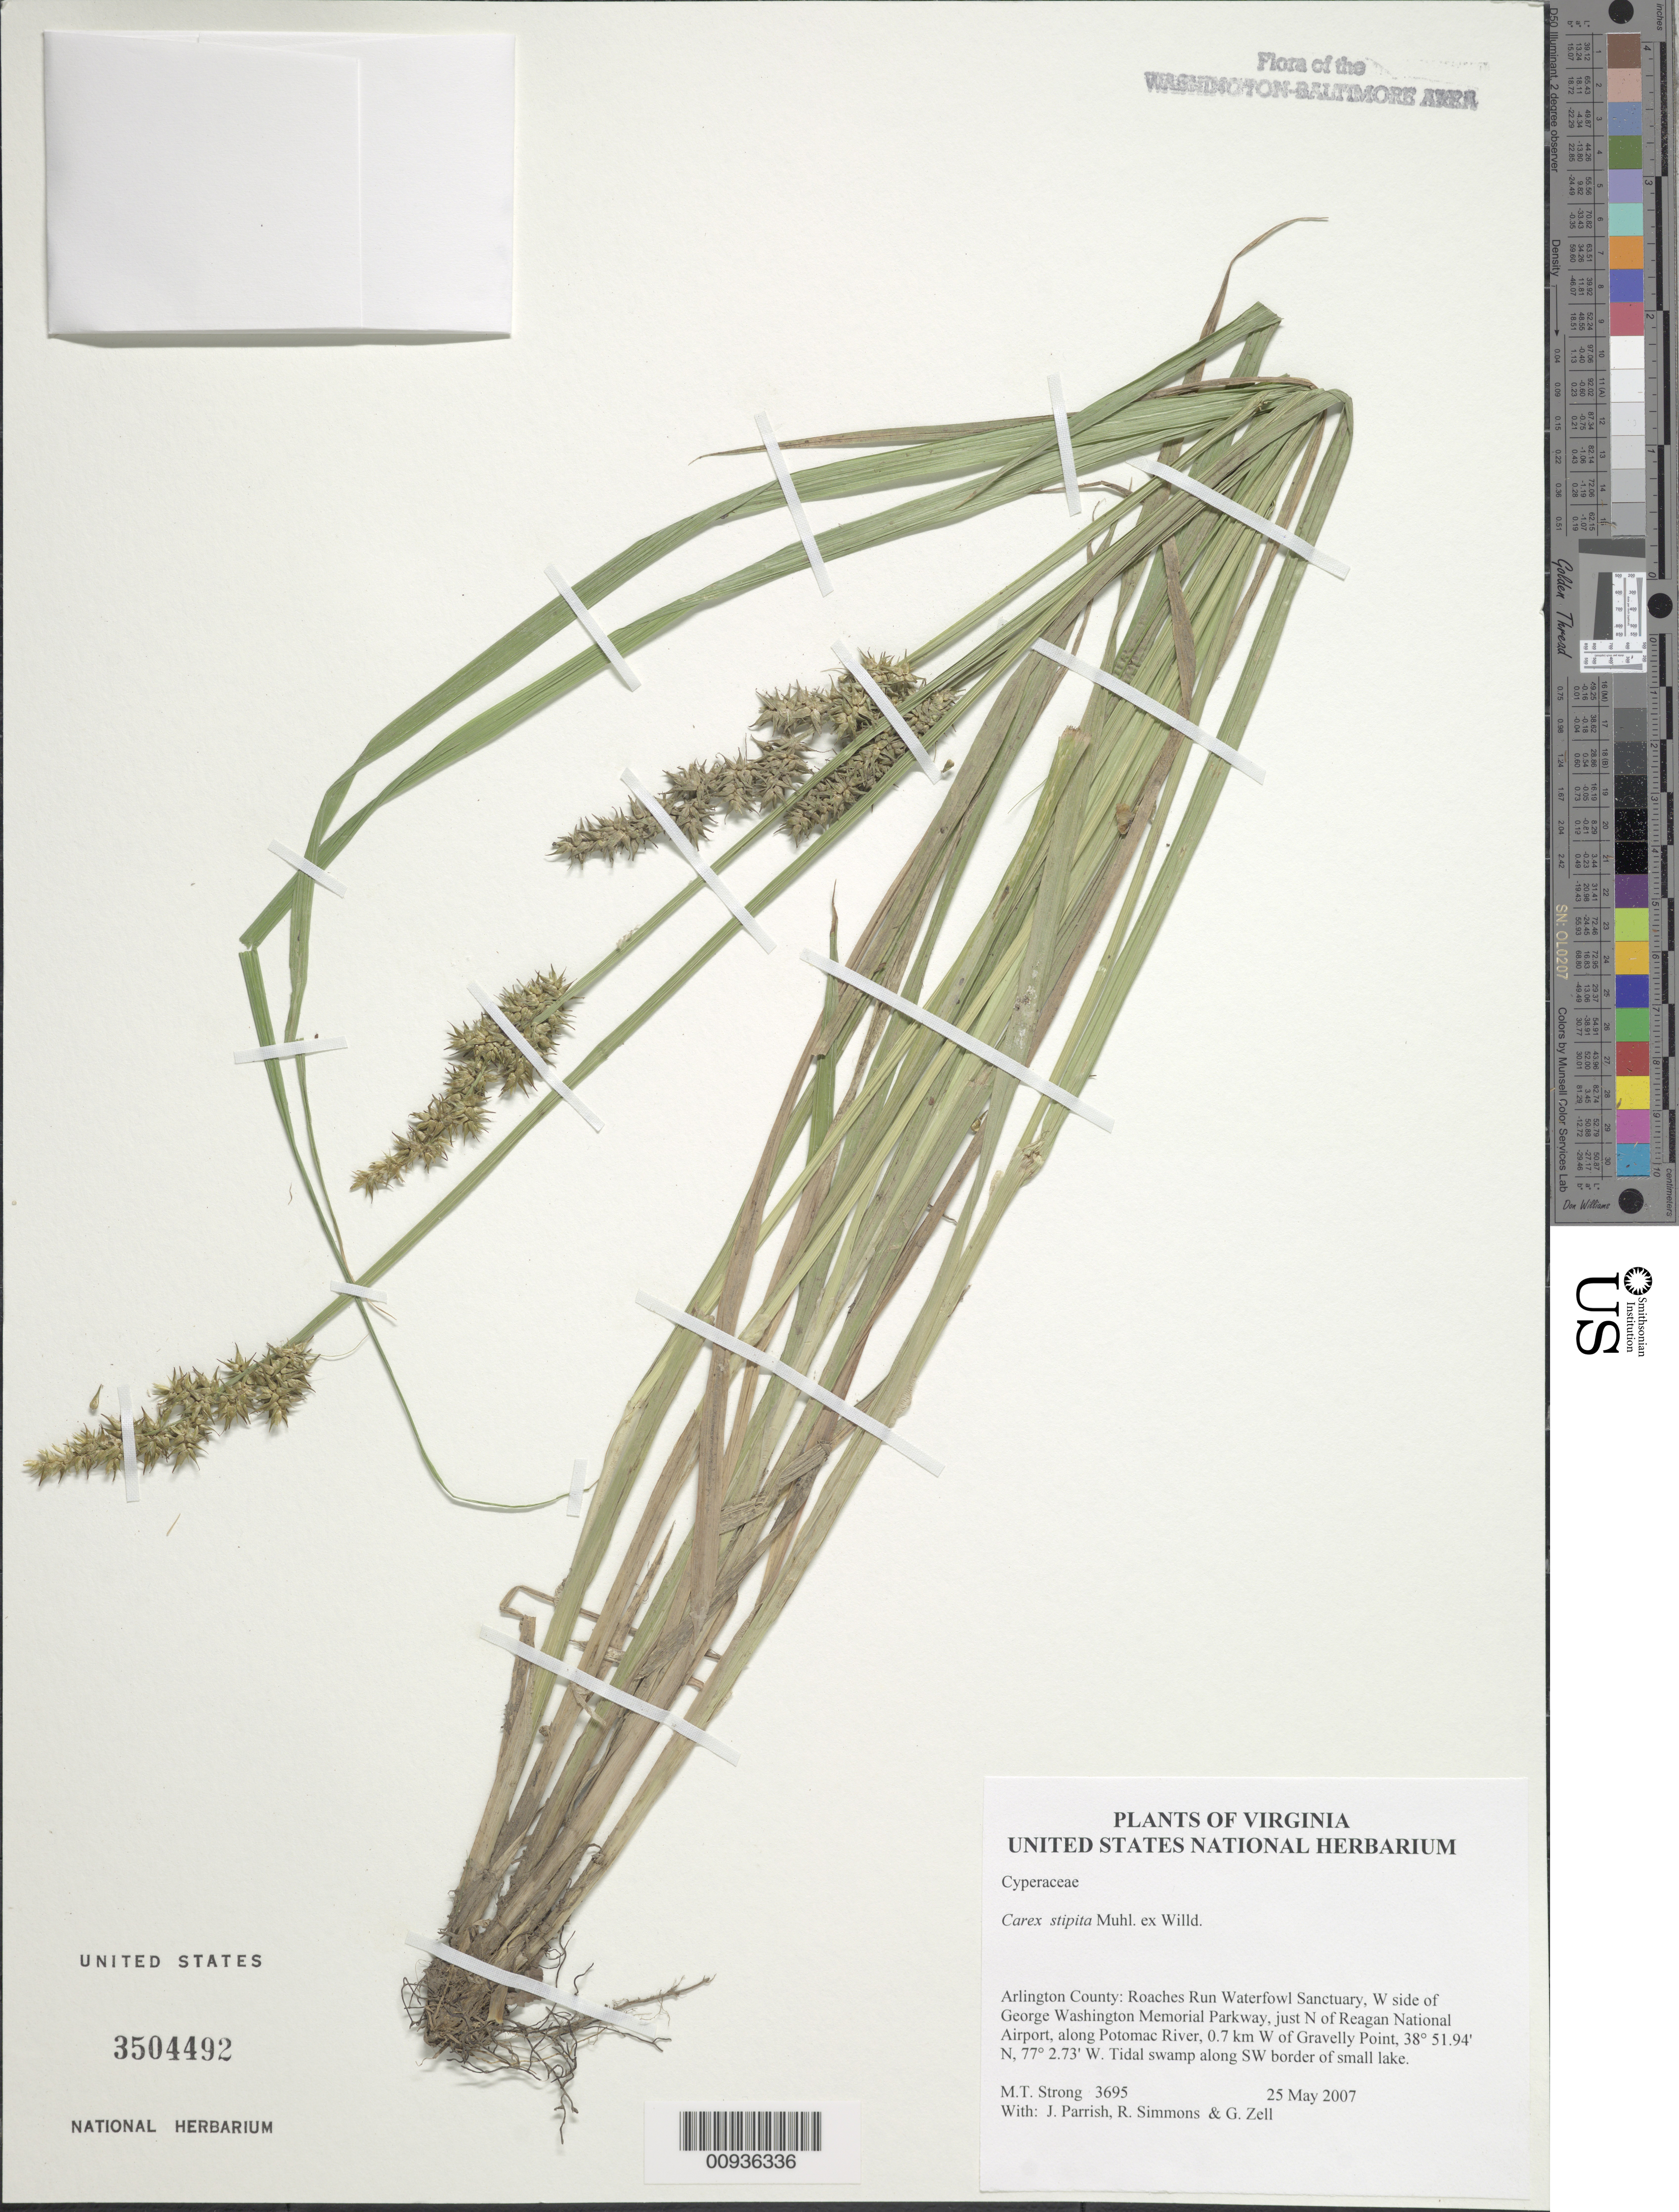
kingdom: Plantae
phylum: Tracheophyta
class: Liliopsida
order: Poales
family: Cyperaceae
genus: Carex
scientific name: Carex stipata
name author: Muhl. ex Willd.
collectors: M. T. Strong, J. Parrish, R. Simmons & G. Zell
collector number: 3695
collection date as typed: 11 Sep 2006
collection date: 2006-09-11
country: United States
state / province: Virginia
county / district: Arlington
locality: Roaches Run Waterfowl Sanctuary, W side of George Washington Memorial Parkway, just N of Reagan National Airport, along Potomac River, 0.7 km W of Gravelly Point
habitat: tidal swamp along SW border of small lake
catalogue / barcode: US 3504492